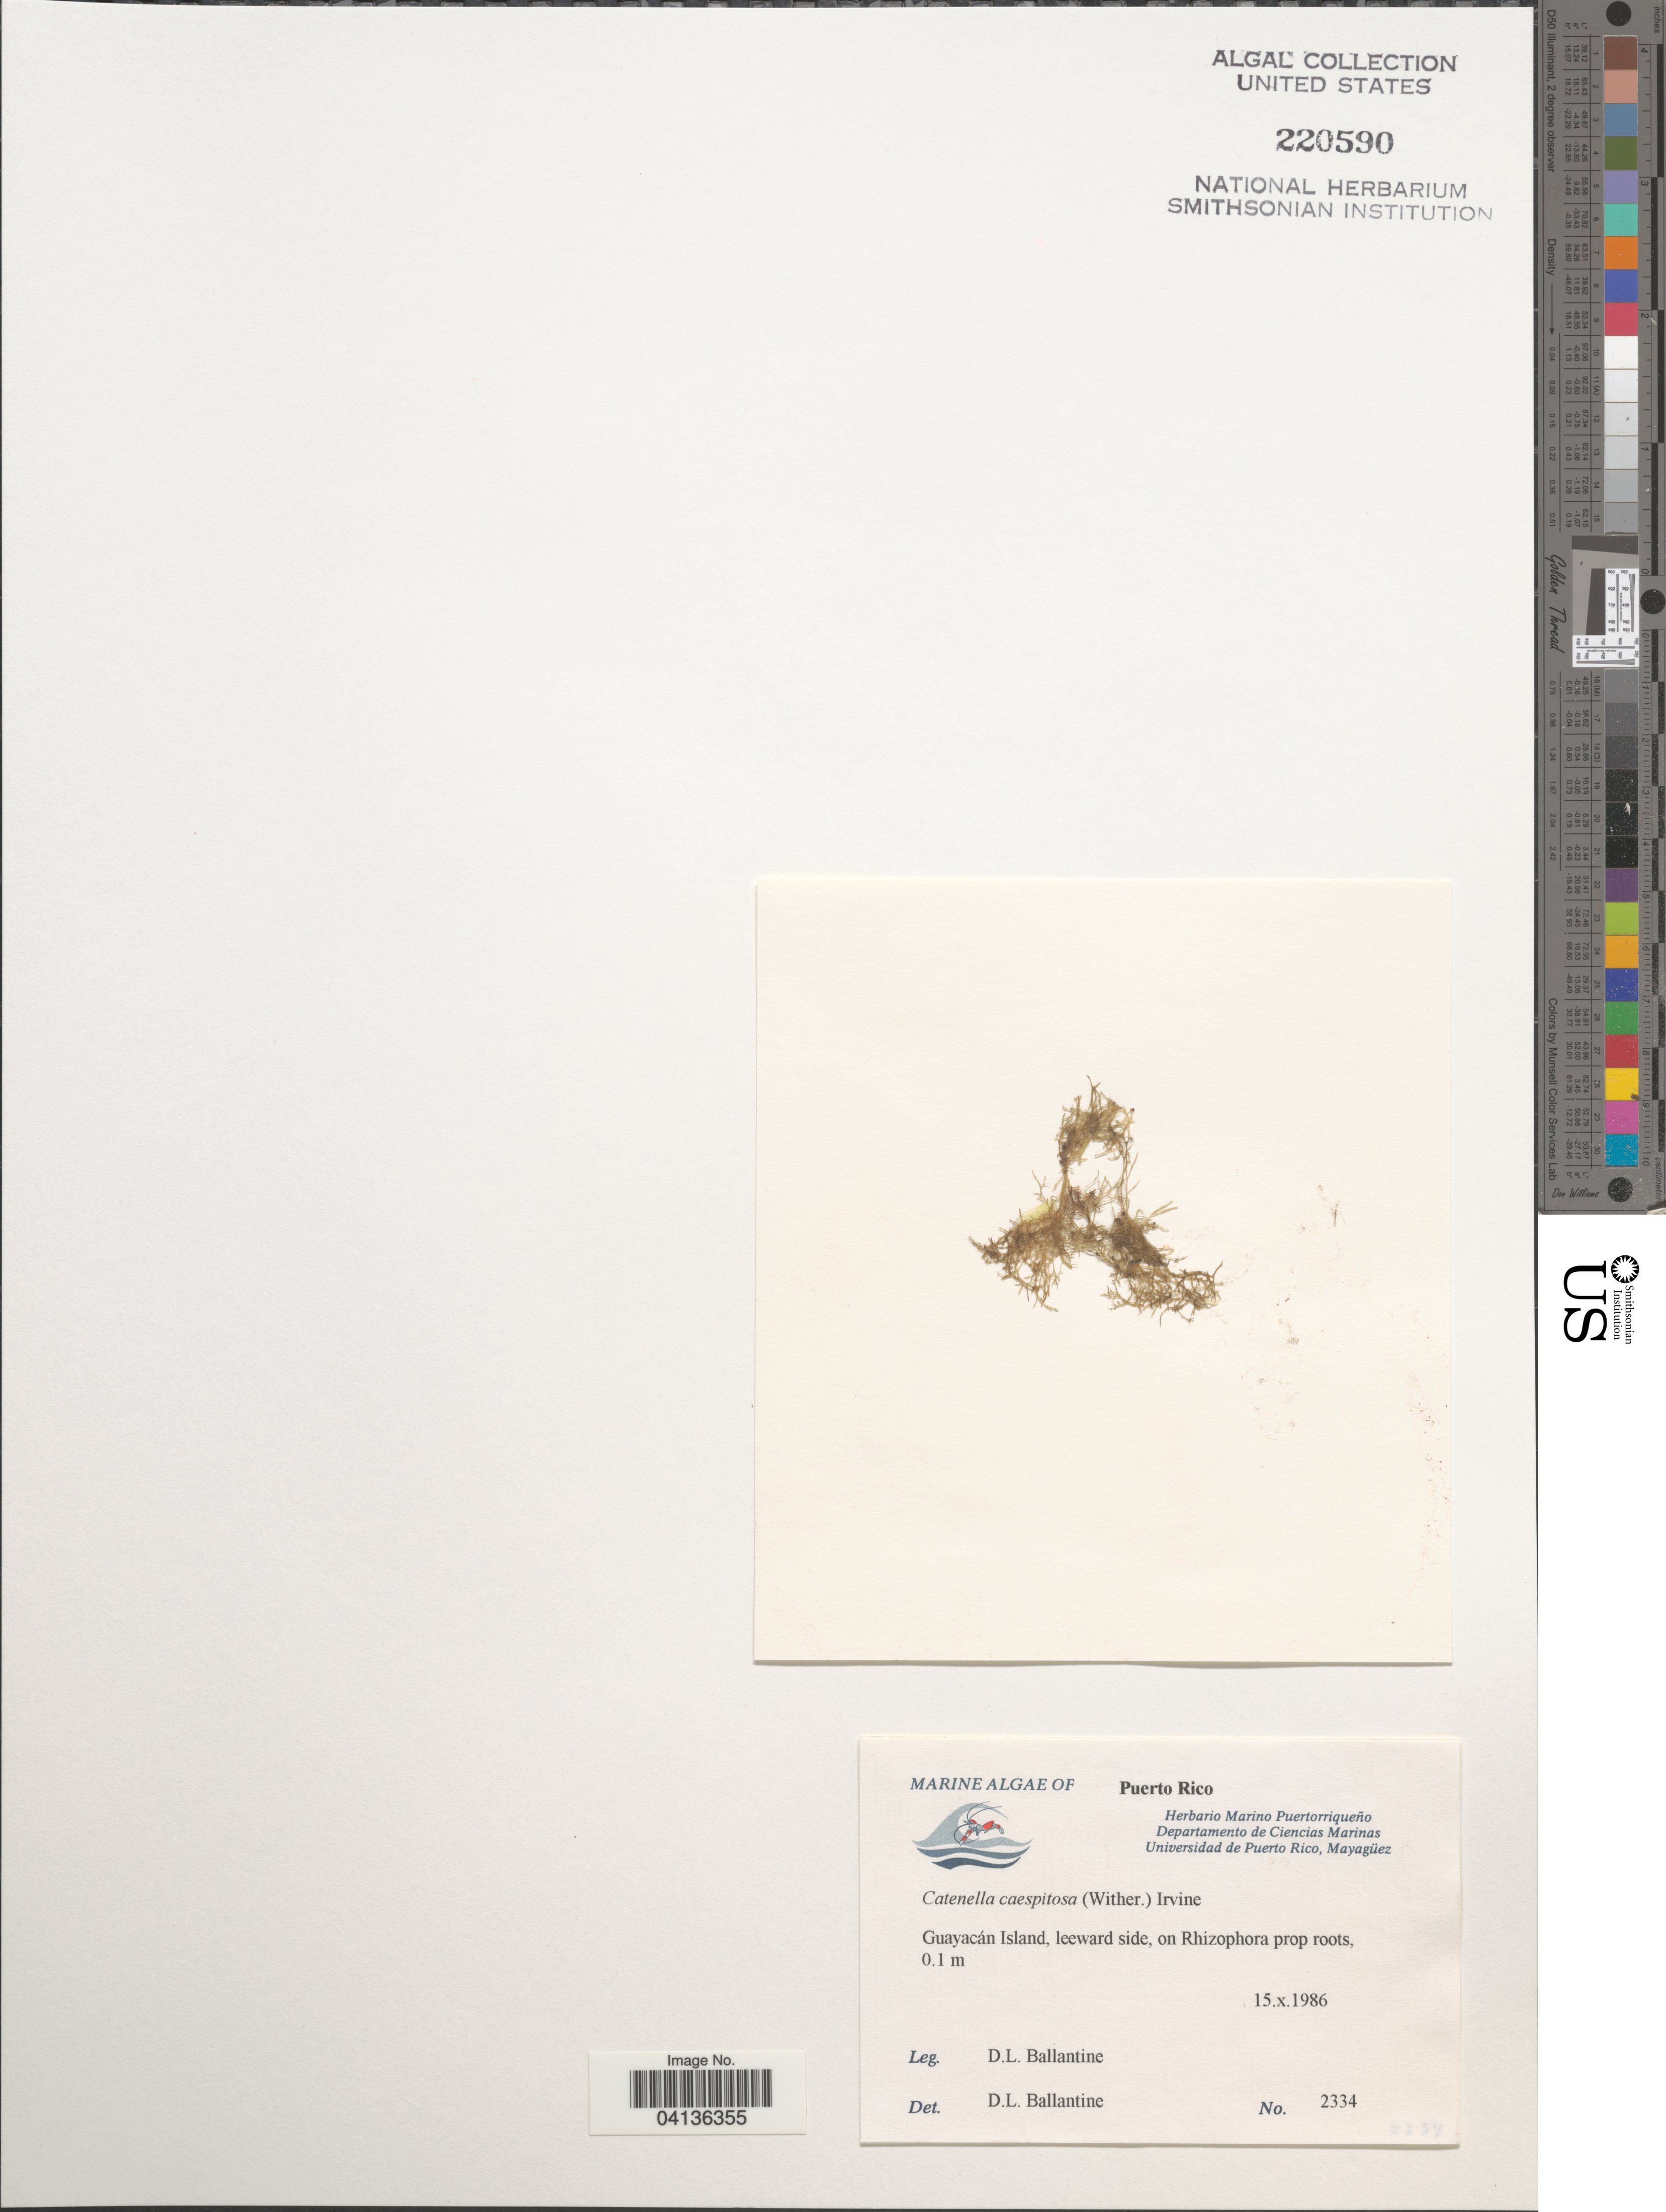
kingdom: Plantae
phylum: Rhodophyta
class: Florideophyceae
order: Gigartinales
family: Caulacanthaceae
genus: Catenella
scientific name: Catenella caespitosa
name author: (With.) L.M. Irvine in Parke & P.S. Dixon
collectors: D.L. Ballantine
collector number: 2334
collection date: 1986-10-15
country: Puerto Rico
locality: Guayacán Island, leeward side.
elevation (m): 0.1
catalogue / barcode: US 220590